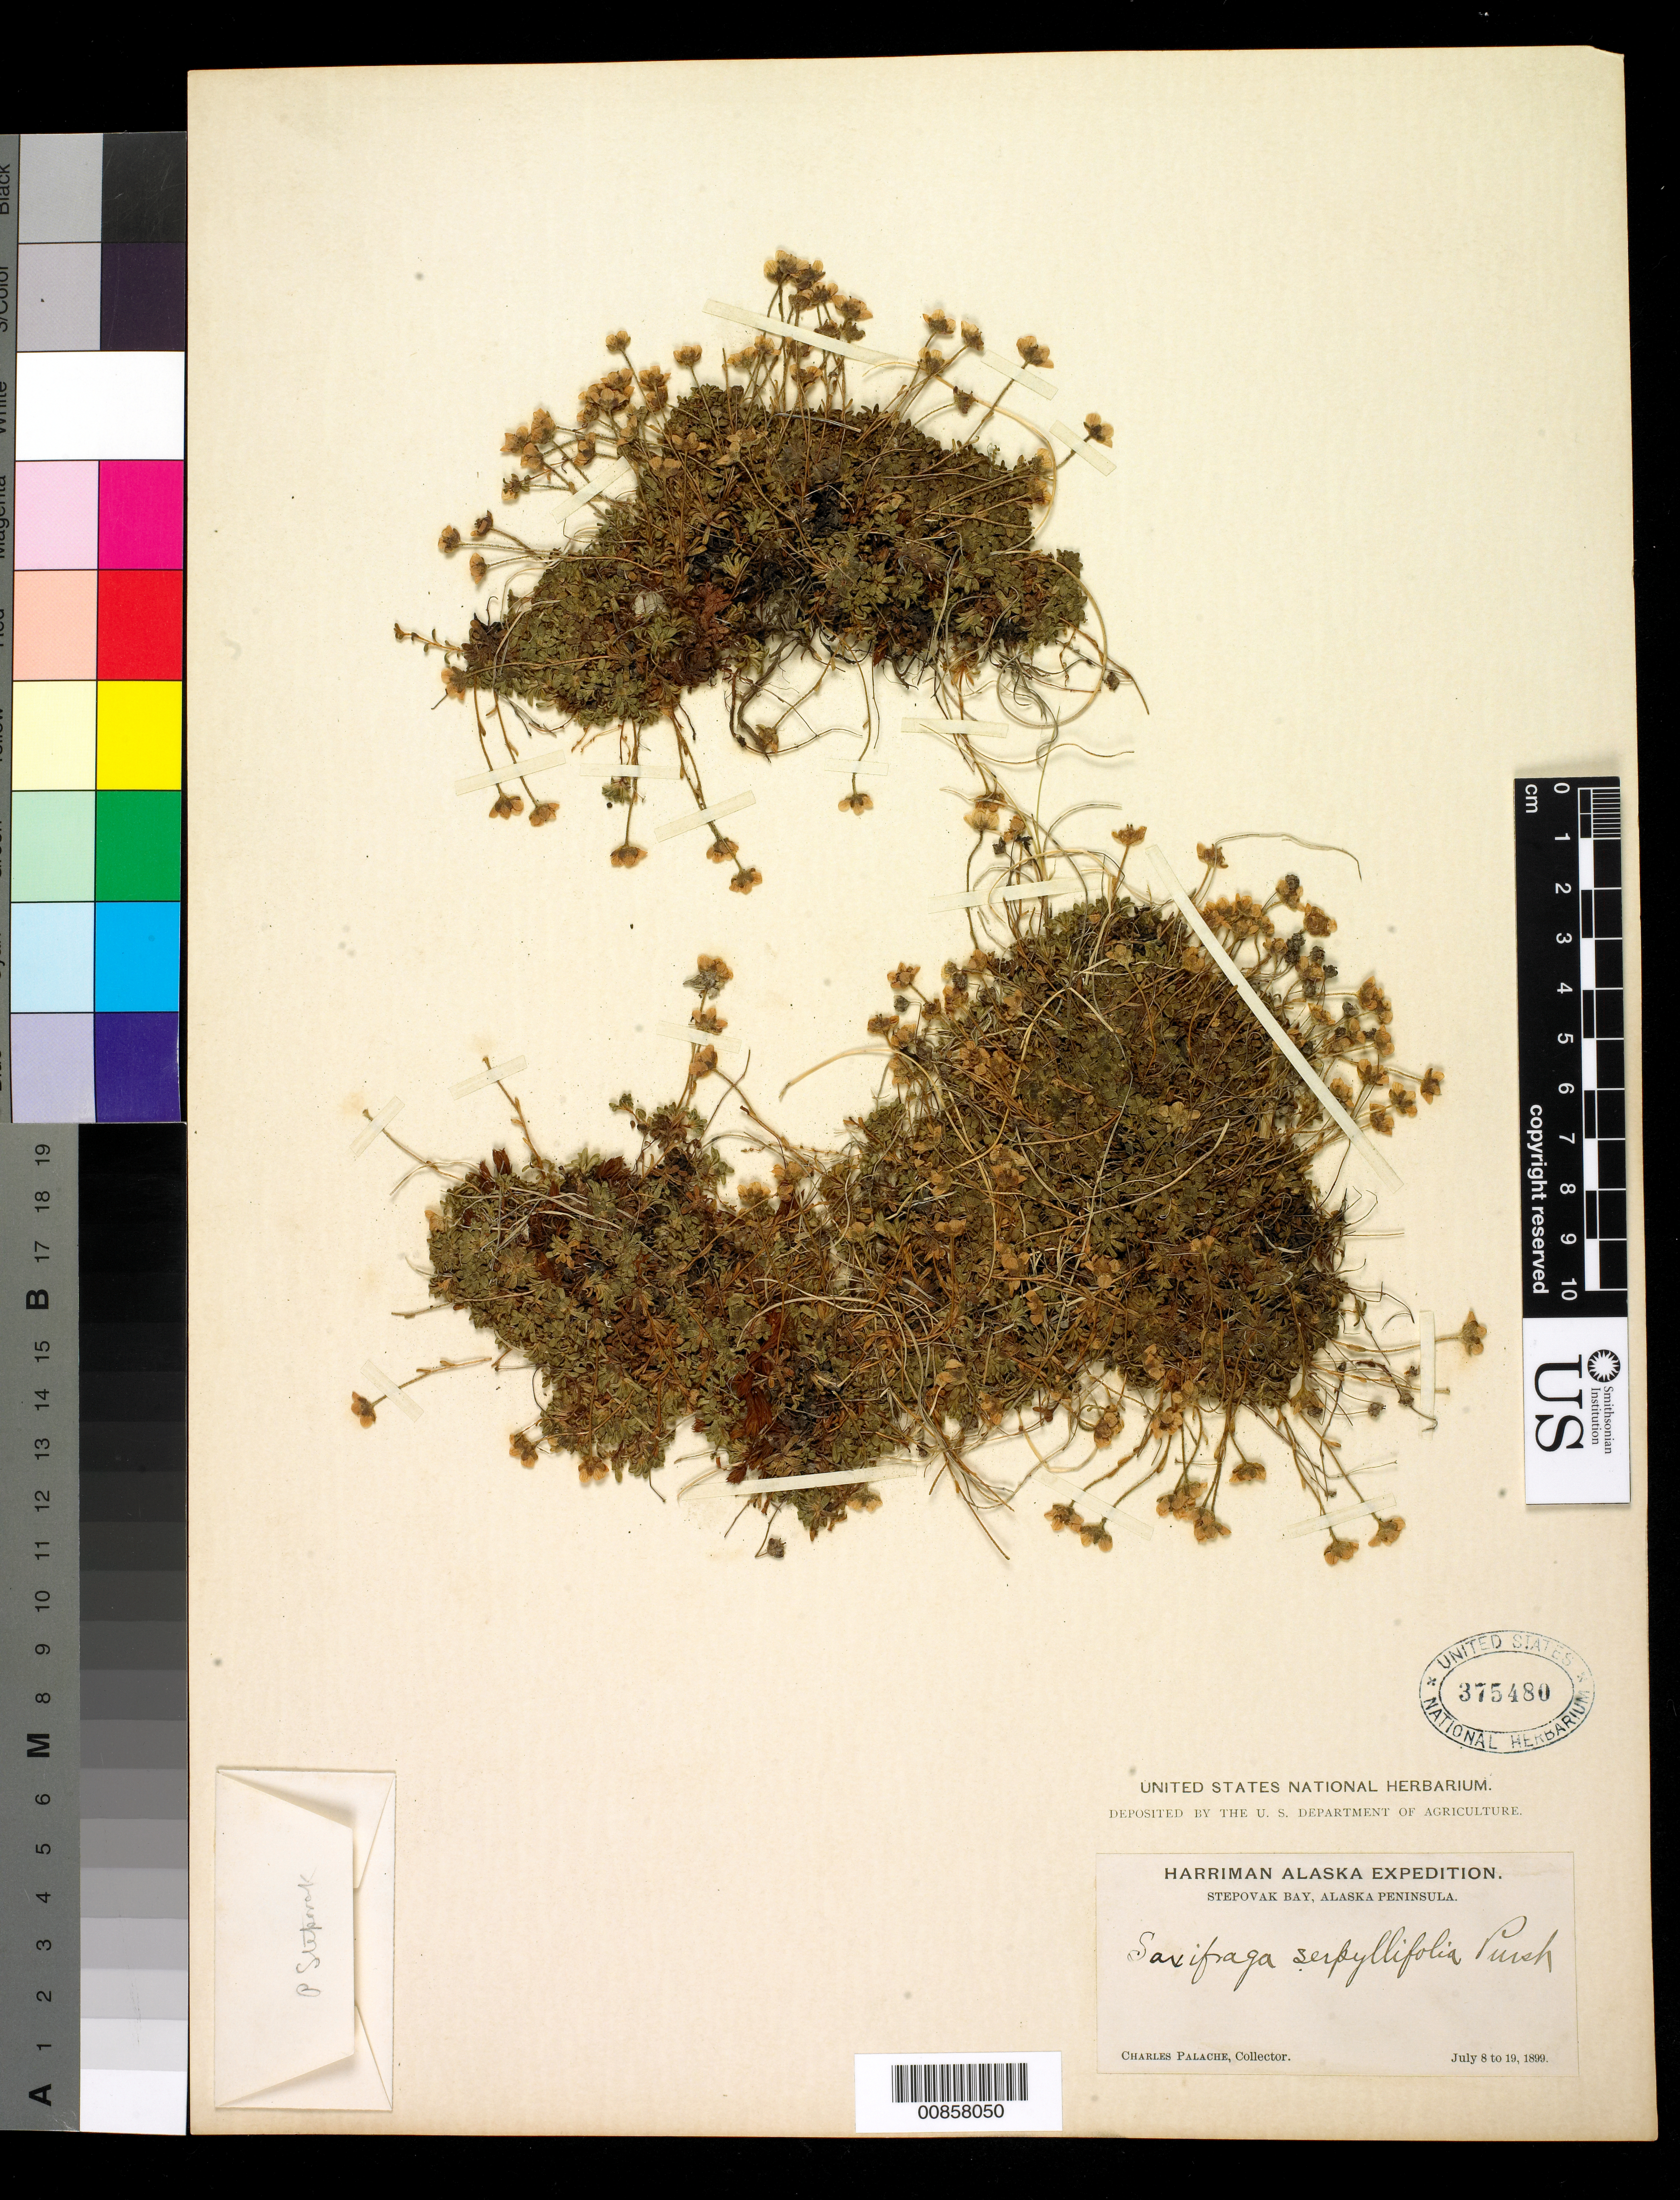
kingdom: Plantae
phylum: Tracheophyta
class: Magnoliopsida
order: Saxifragales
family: Saxifragaceae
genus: Saxifraga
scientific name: Saxifraga serpyllifolia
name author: Pursh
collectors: C. Palache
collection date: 1899-07-08/1899-07-19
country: United States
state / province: Alaska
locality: Stepovak Bay, Alaska Peninsula.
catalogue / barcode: US 375480